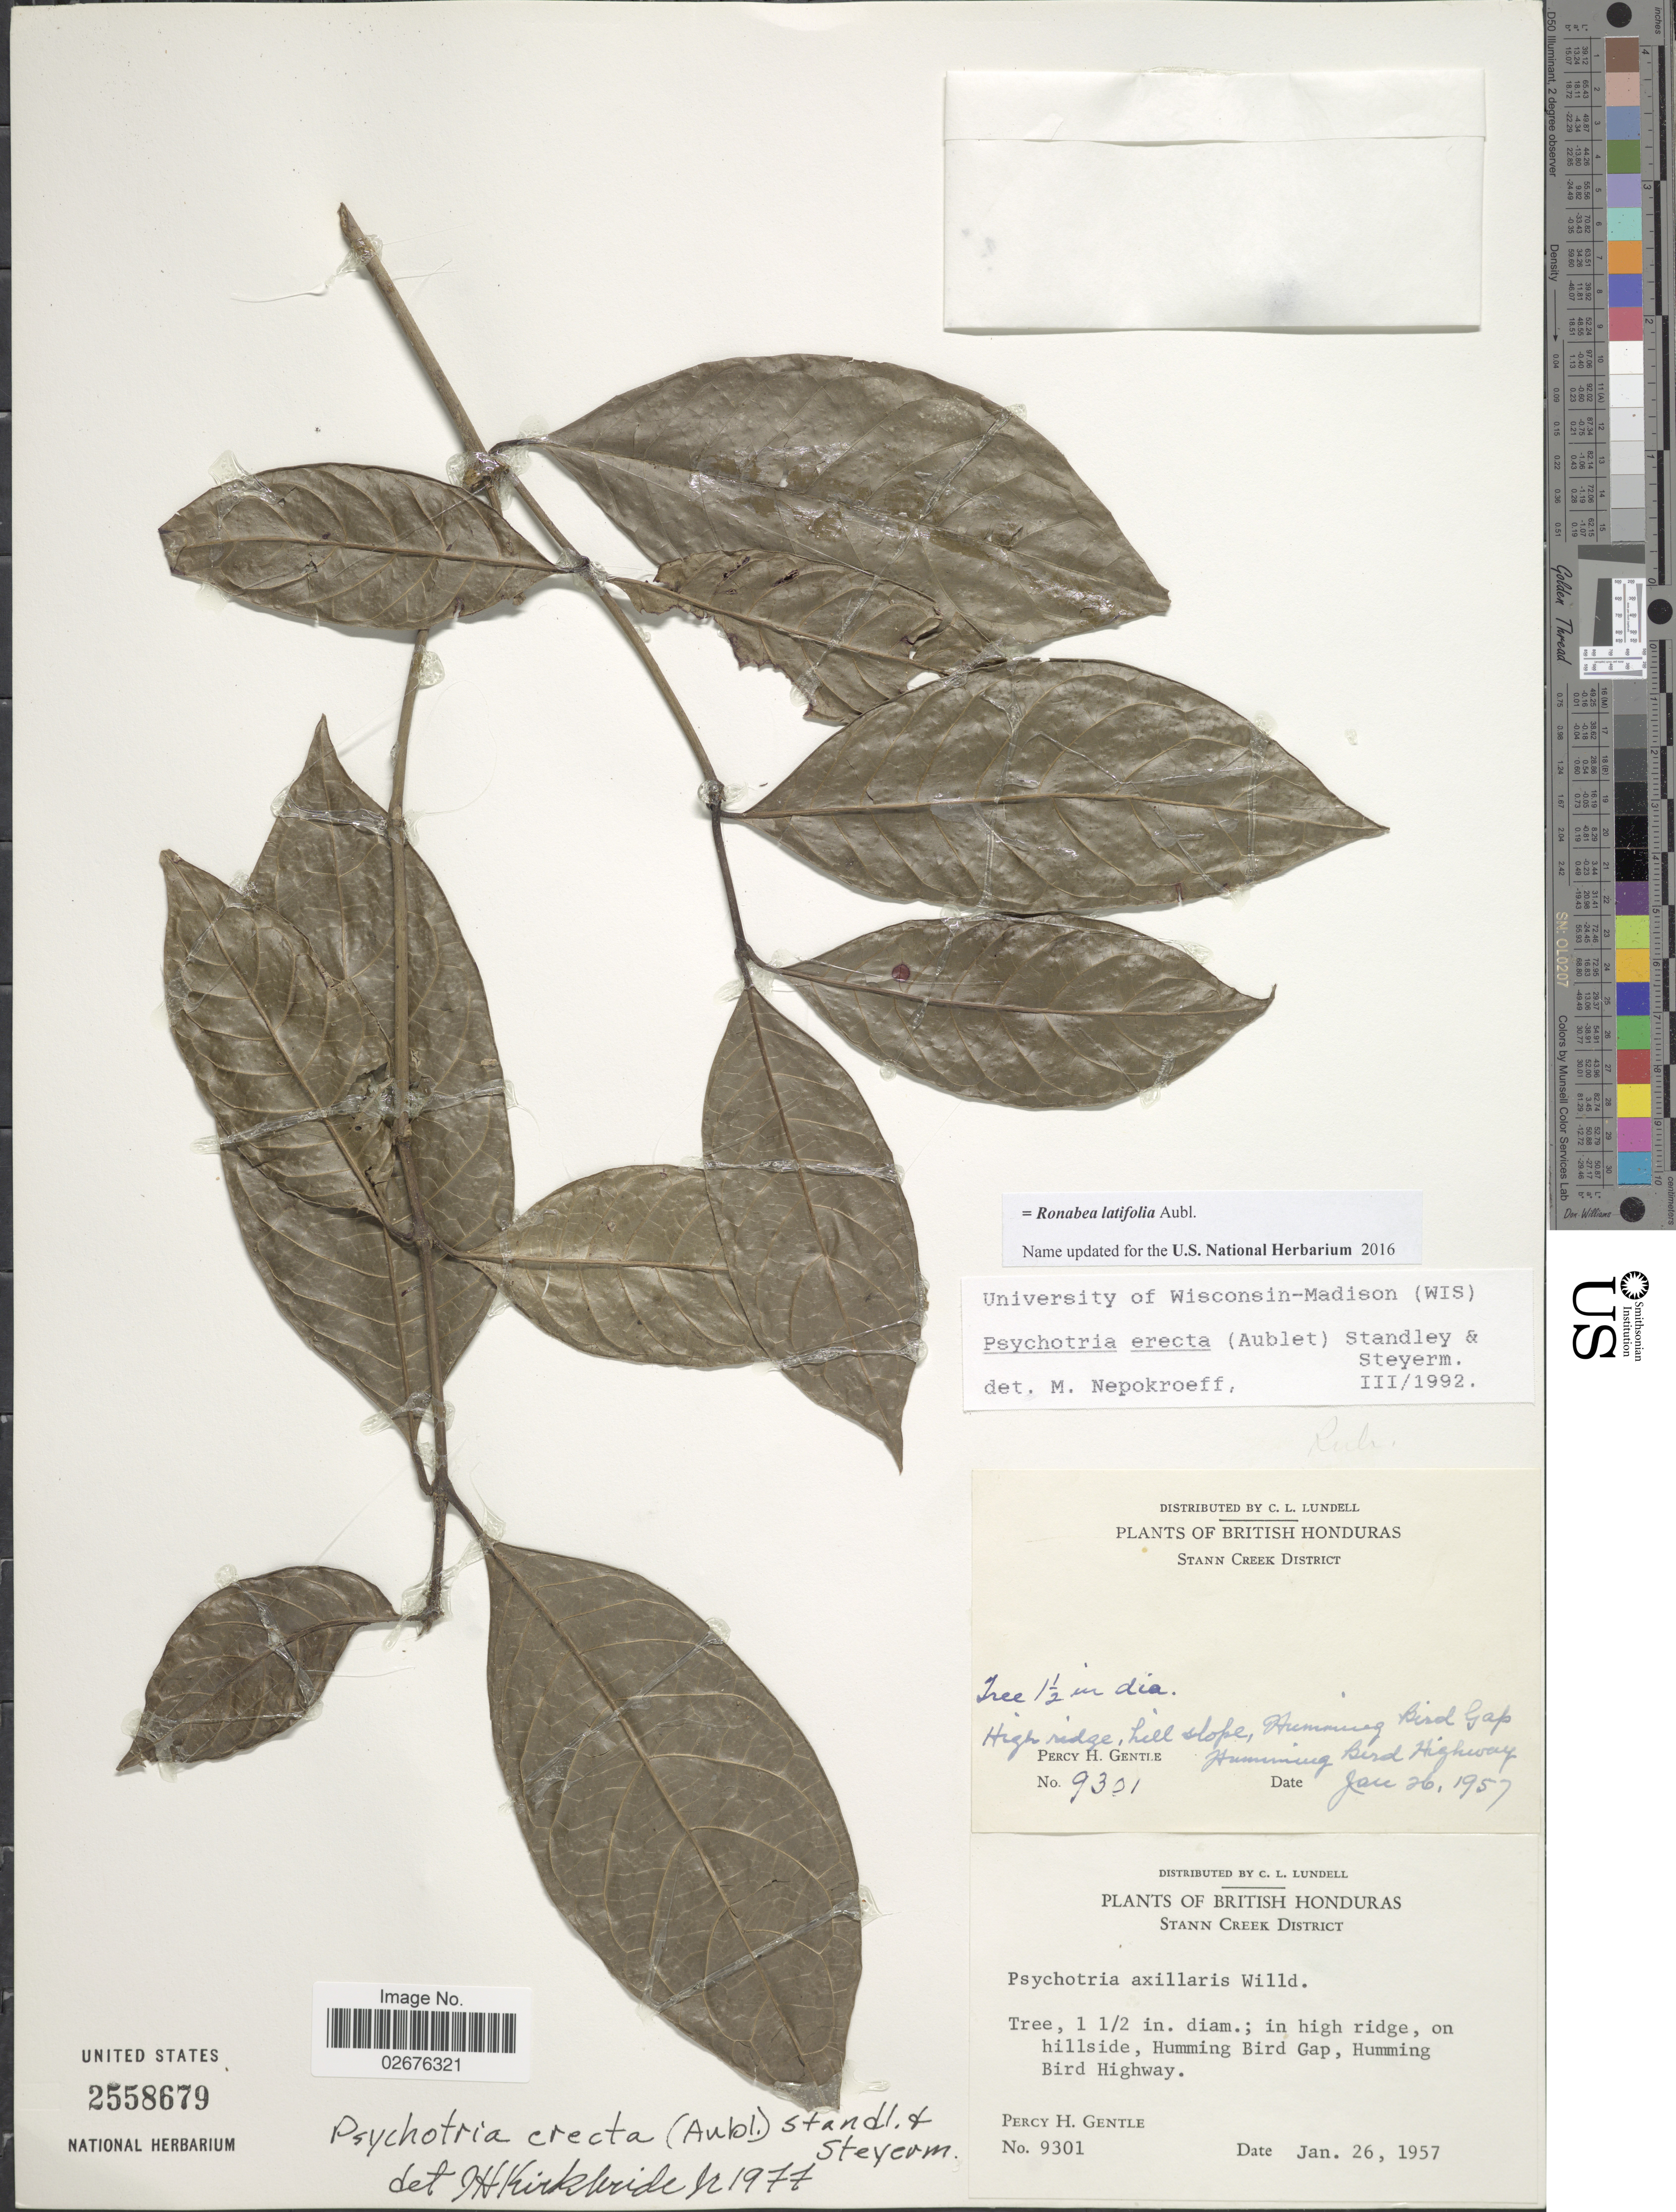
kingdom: Plantae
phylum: Tracheophyta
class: Magnoliopsida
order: Gentianales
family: Rubiaceae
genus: Ronabea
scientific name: Ronabea latifolia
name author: Aubl.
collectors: P. H. Gentle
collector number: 9301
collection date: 1957-01-26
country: Belize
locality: British Honduras. Stann Creek District. In high ridge, on hillside, Humming Bird Gap, Humming Bird Highway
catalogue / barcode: US 2558679